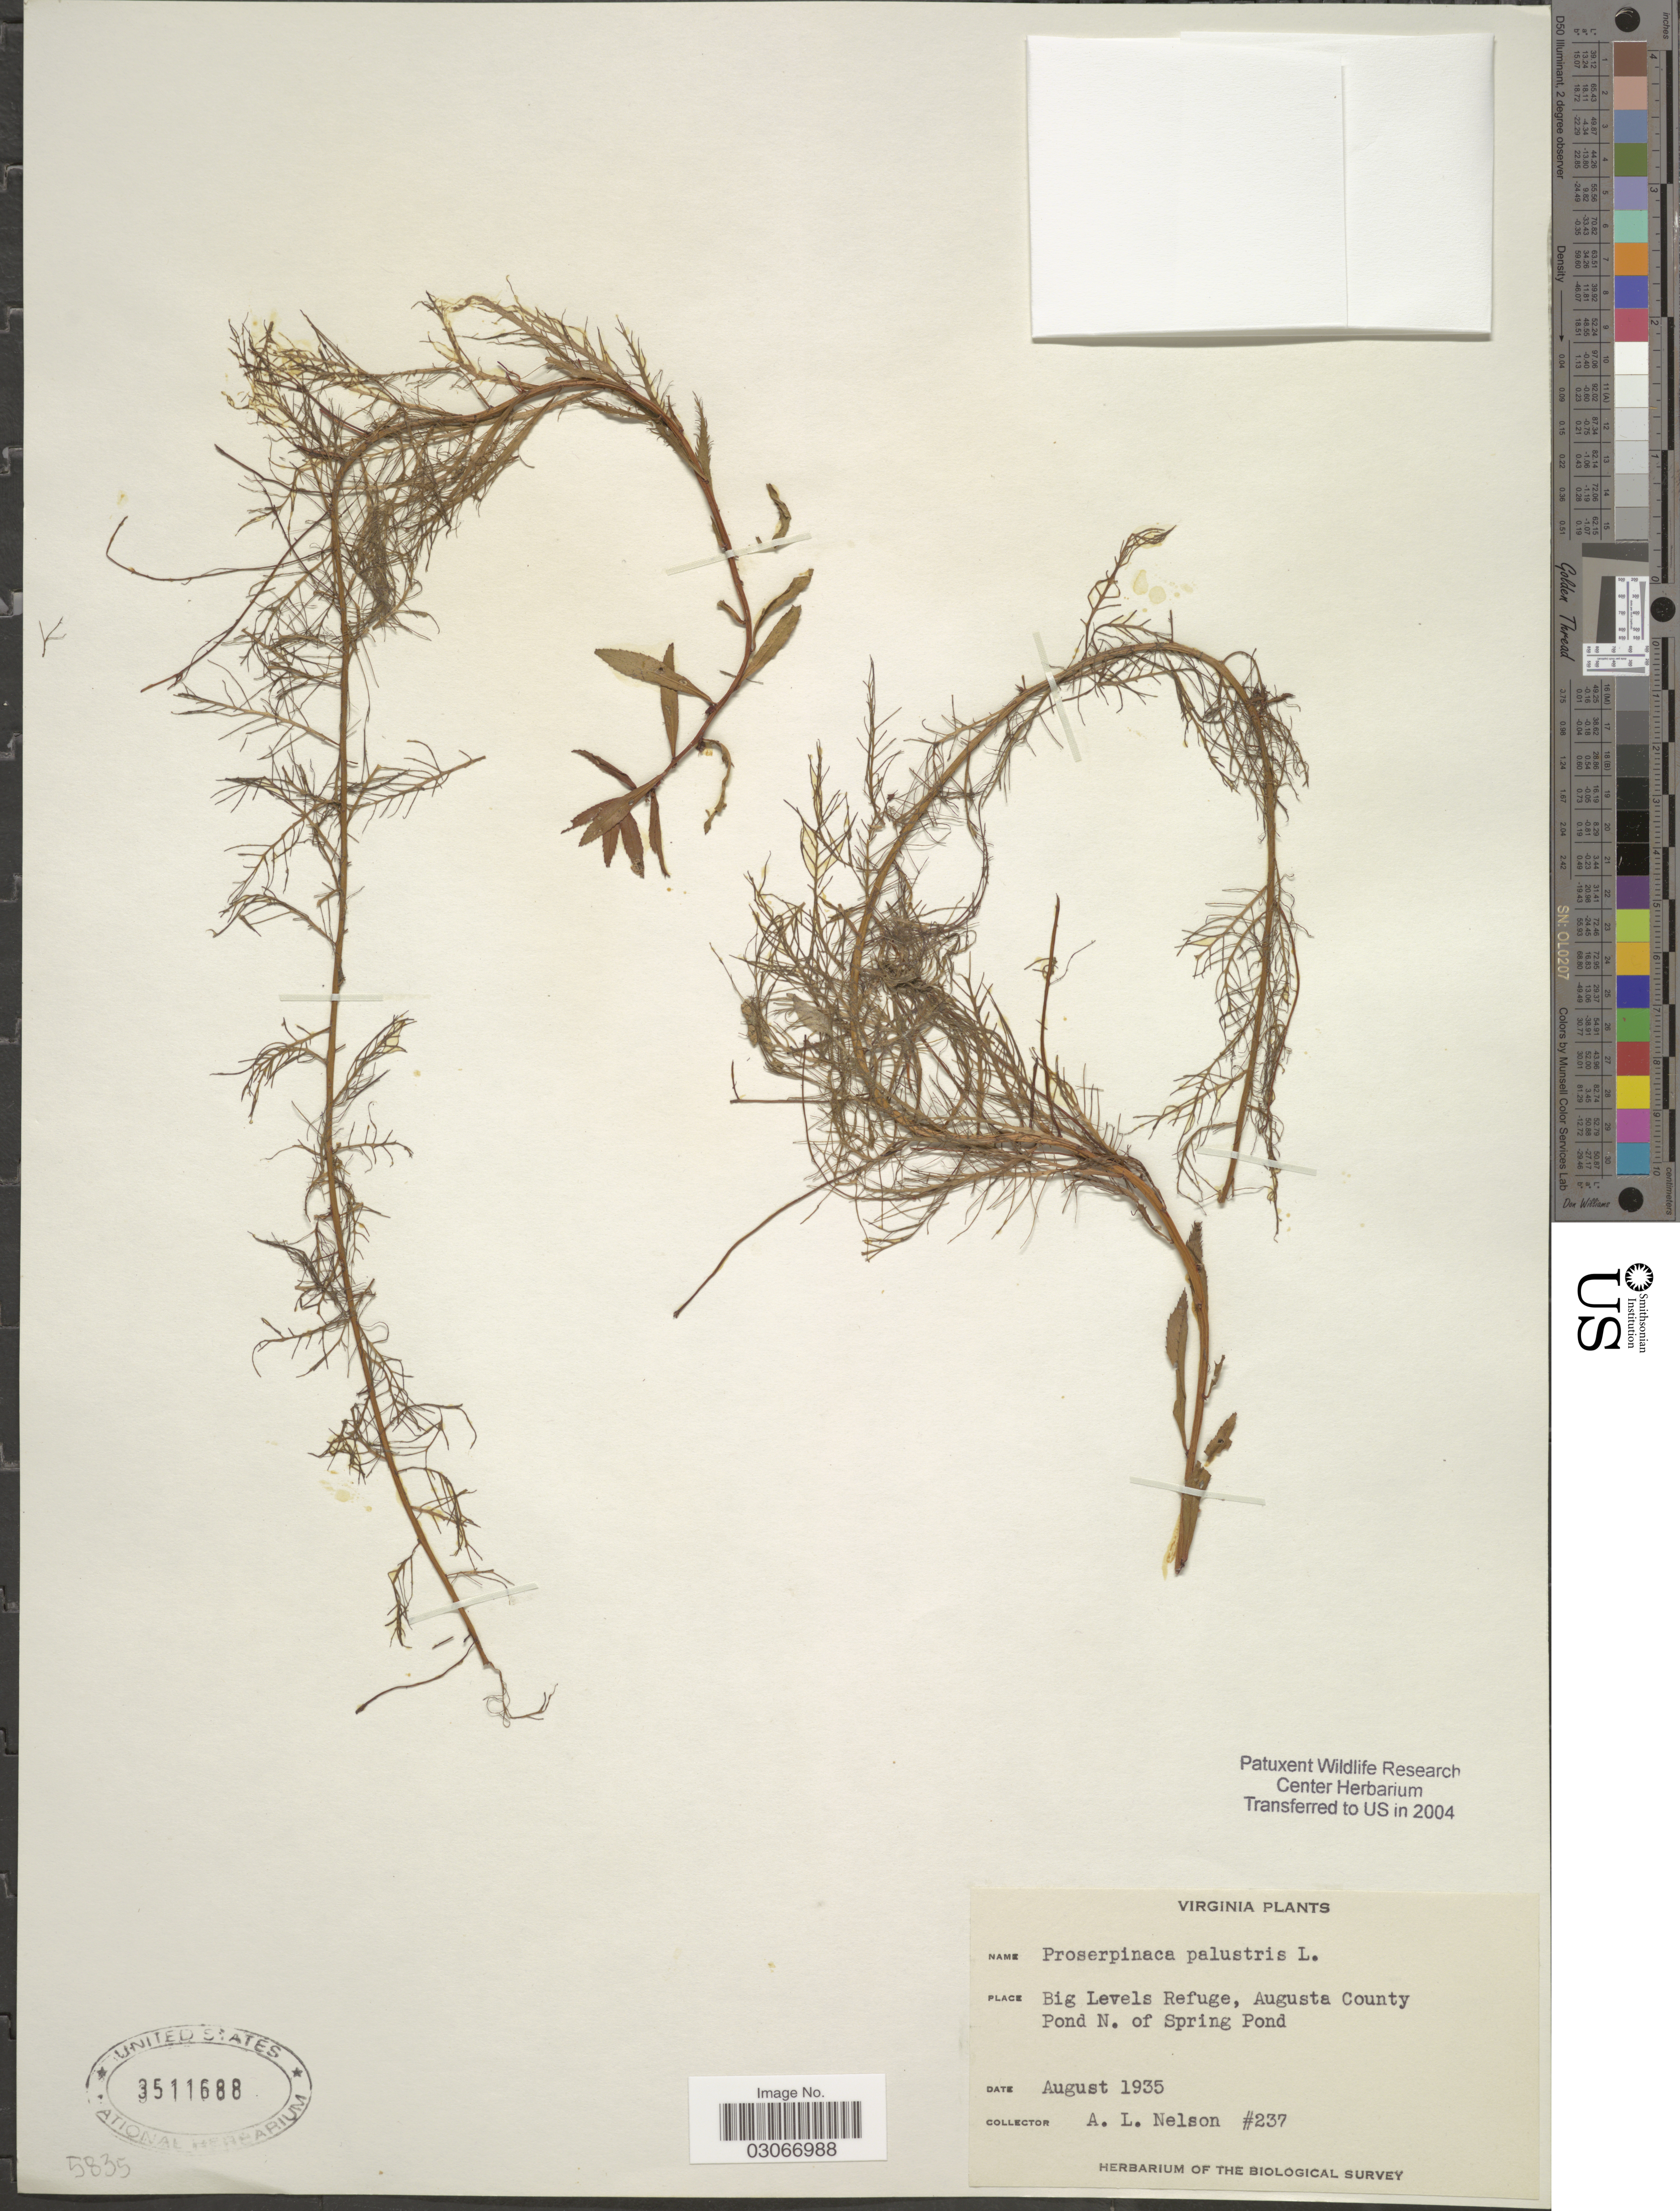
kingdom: Plantae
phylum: Tracheophyta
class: Magnoliopsida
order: Saxifragales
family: Haloragaceae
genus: Proserpinaca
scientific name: Proserpinaca palustris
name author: L.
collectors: A. L. Nelson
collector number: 237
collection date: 1935-08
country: United States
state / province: Virginia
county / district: Augusta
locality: Big Levels Refuge, Augusta County. Pond N. of Spring Pond.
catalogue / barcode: US 3511688